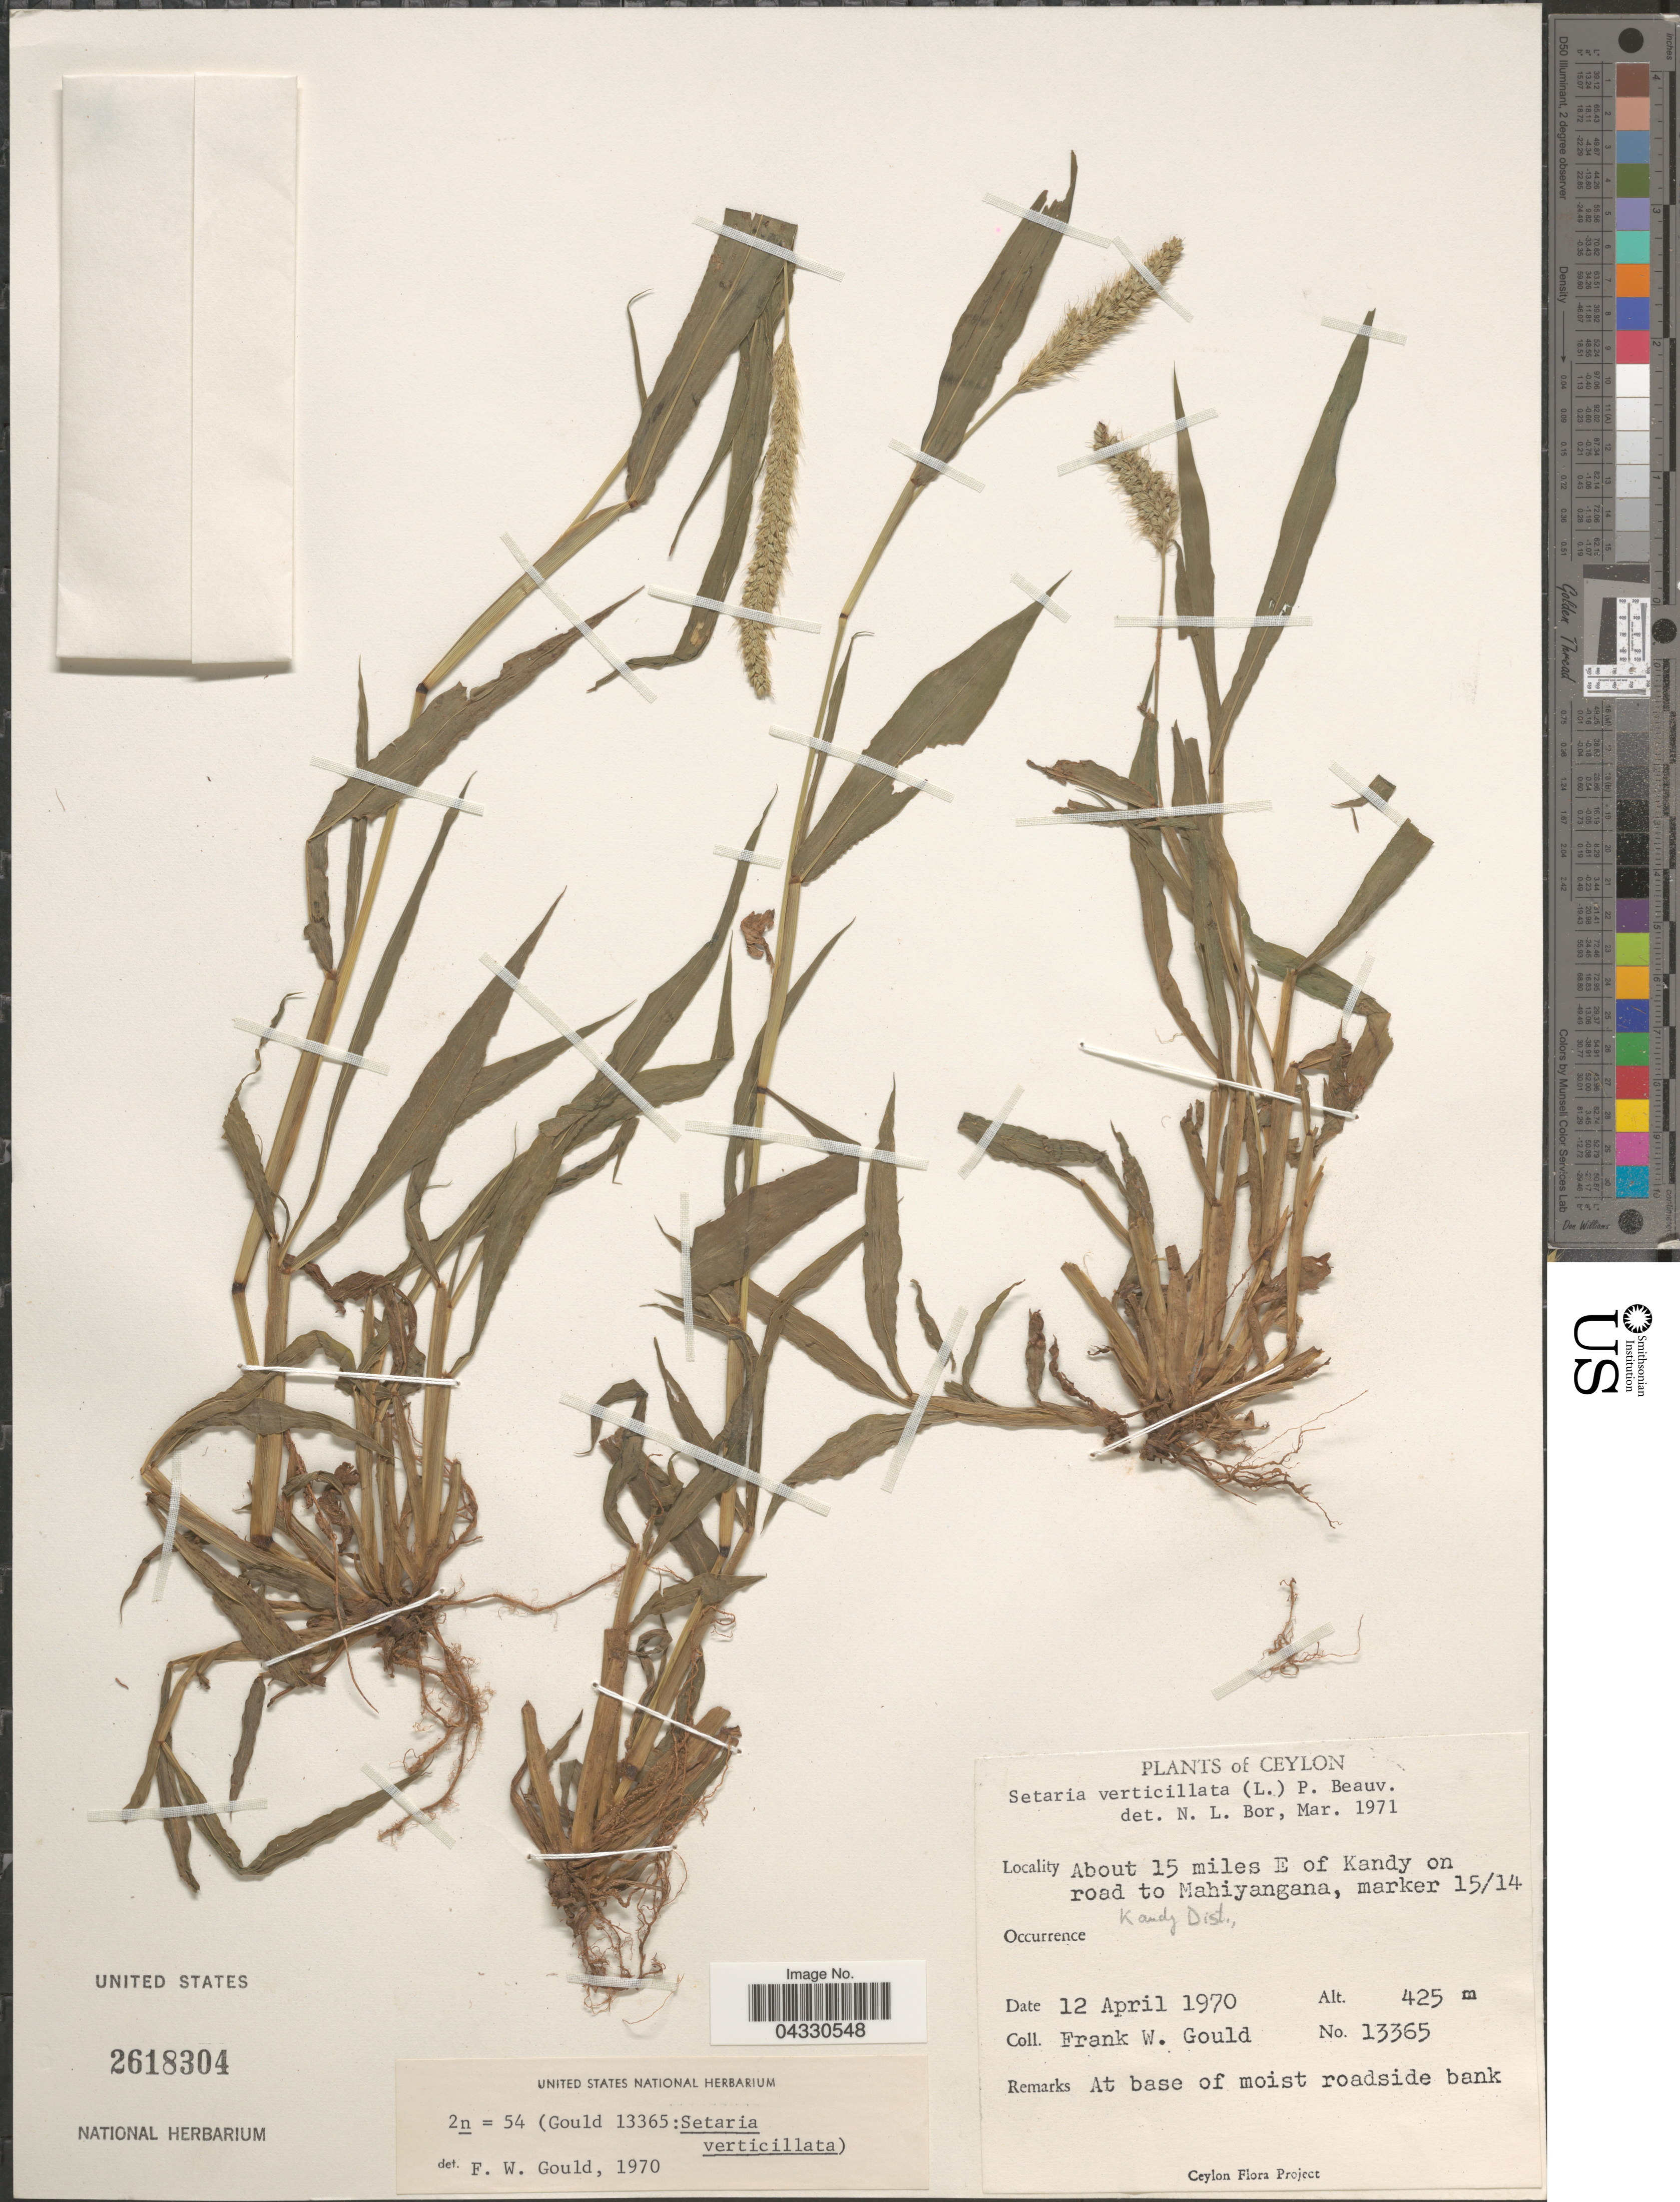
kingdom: Plantae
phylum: Tracheophyta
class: Liliopsida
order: Poales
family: Poaceae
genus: Setaria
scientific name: Setaria verticillata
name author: (L.) P. Beauv.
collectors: F. W. Gould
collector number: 13365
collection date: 1970-04-12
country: Sri Lanka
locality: Ceylon. About 15 miles E of Kandy on road to Mahiyangana, marker 15/14 Kandy Dist. At base of moist roadside bank.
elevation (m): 425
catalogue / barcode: US 2618304